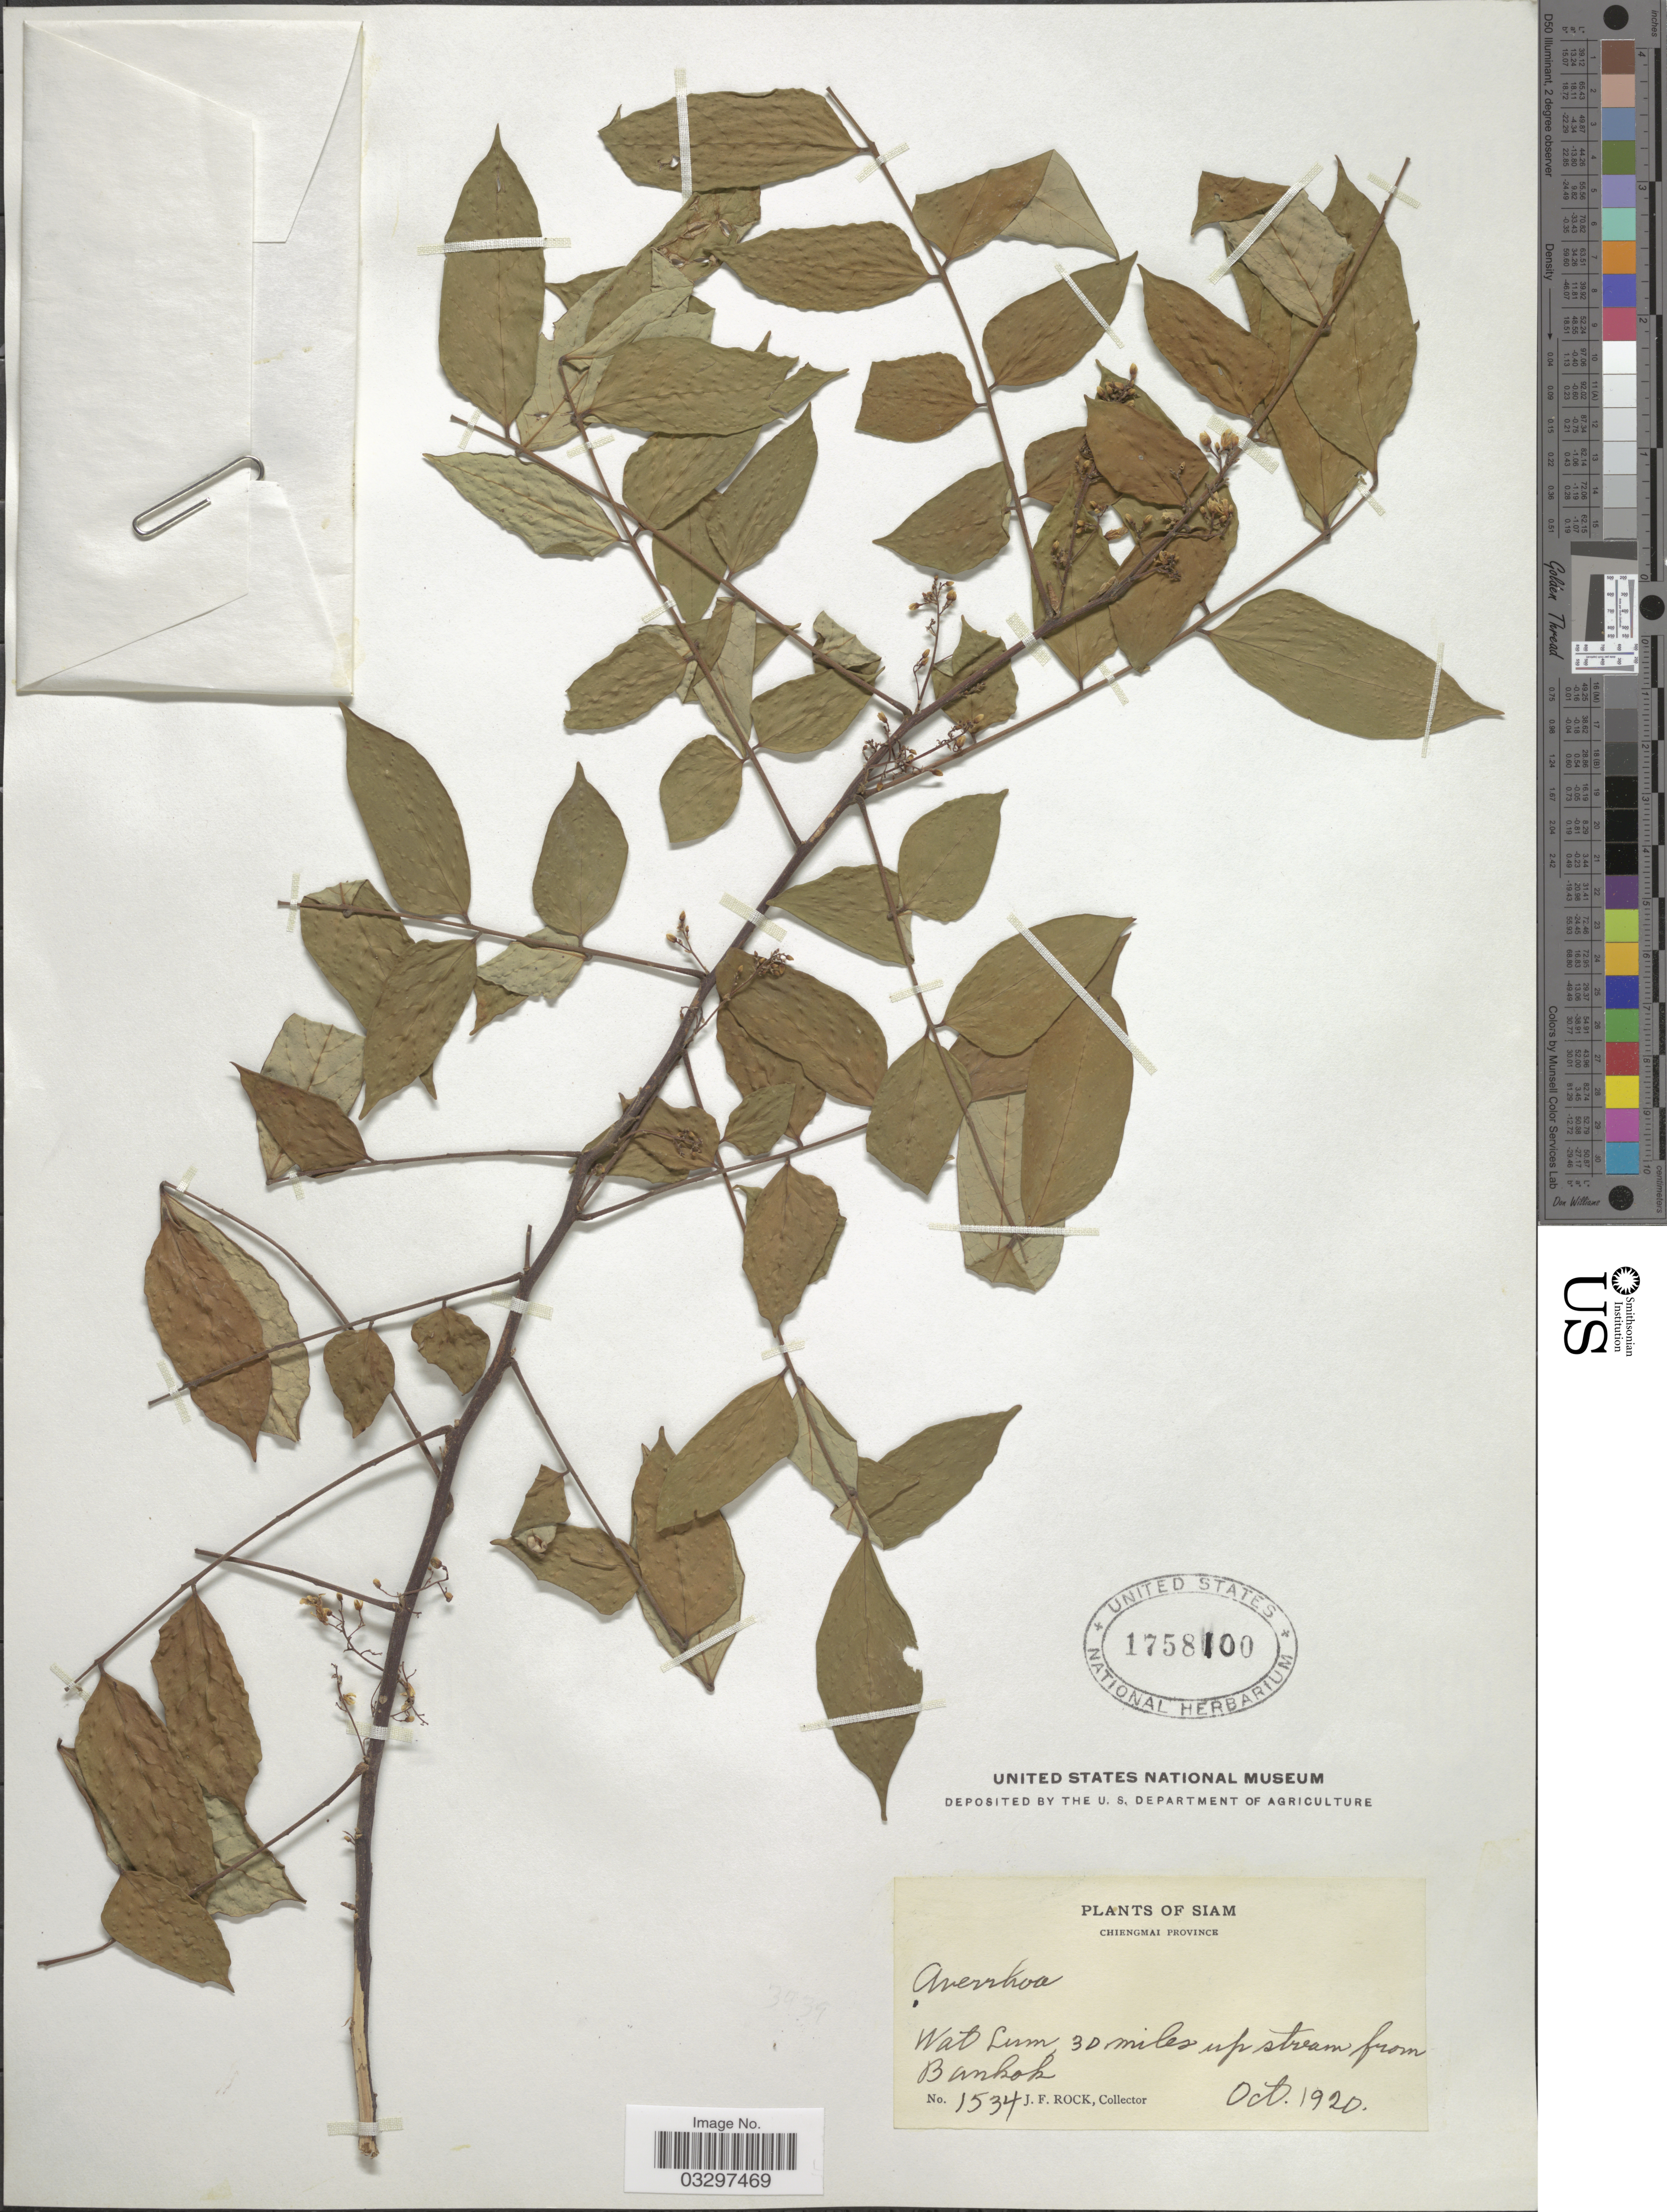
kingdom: Plantae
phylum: Tracheophyta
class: Magnoliopsida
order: Oxalidales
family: Oxalidaceae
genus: Averrhoa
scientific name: Averrhoa carambola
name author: L.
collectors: J. Rock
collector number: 1534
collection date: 1920-10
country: Thailand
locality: Siam. Chiengmai Province. Wat Lum 30 miles up stream from Bankok.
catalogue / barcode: US 1758100